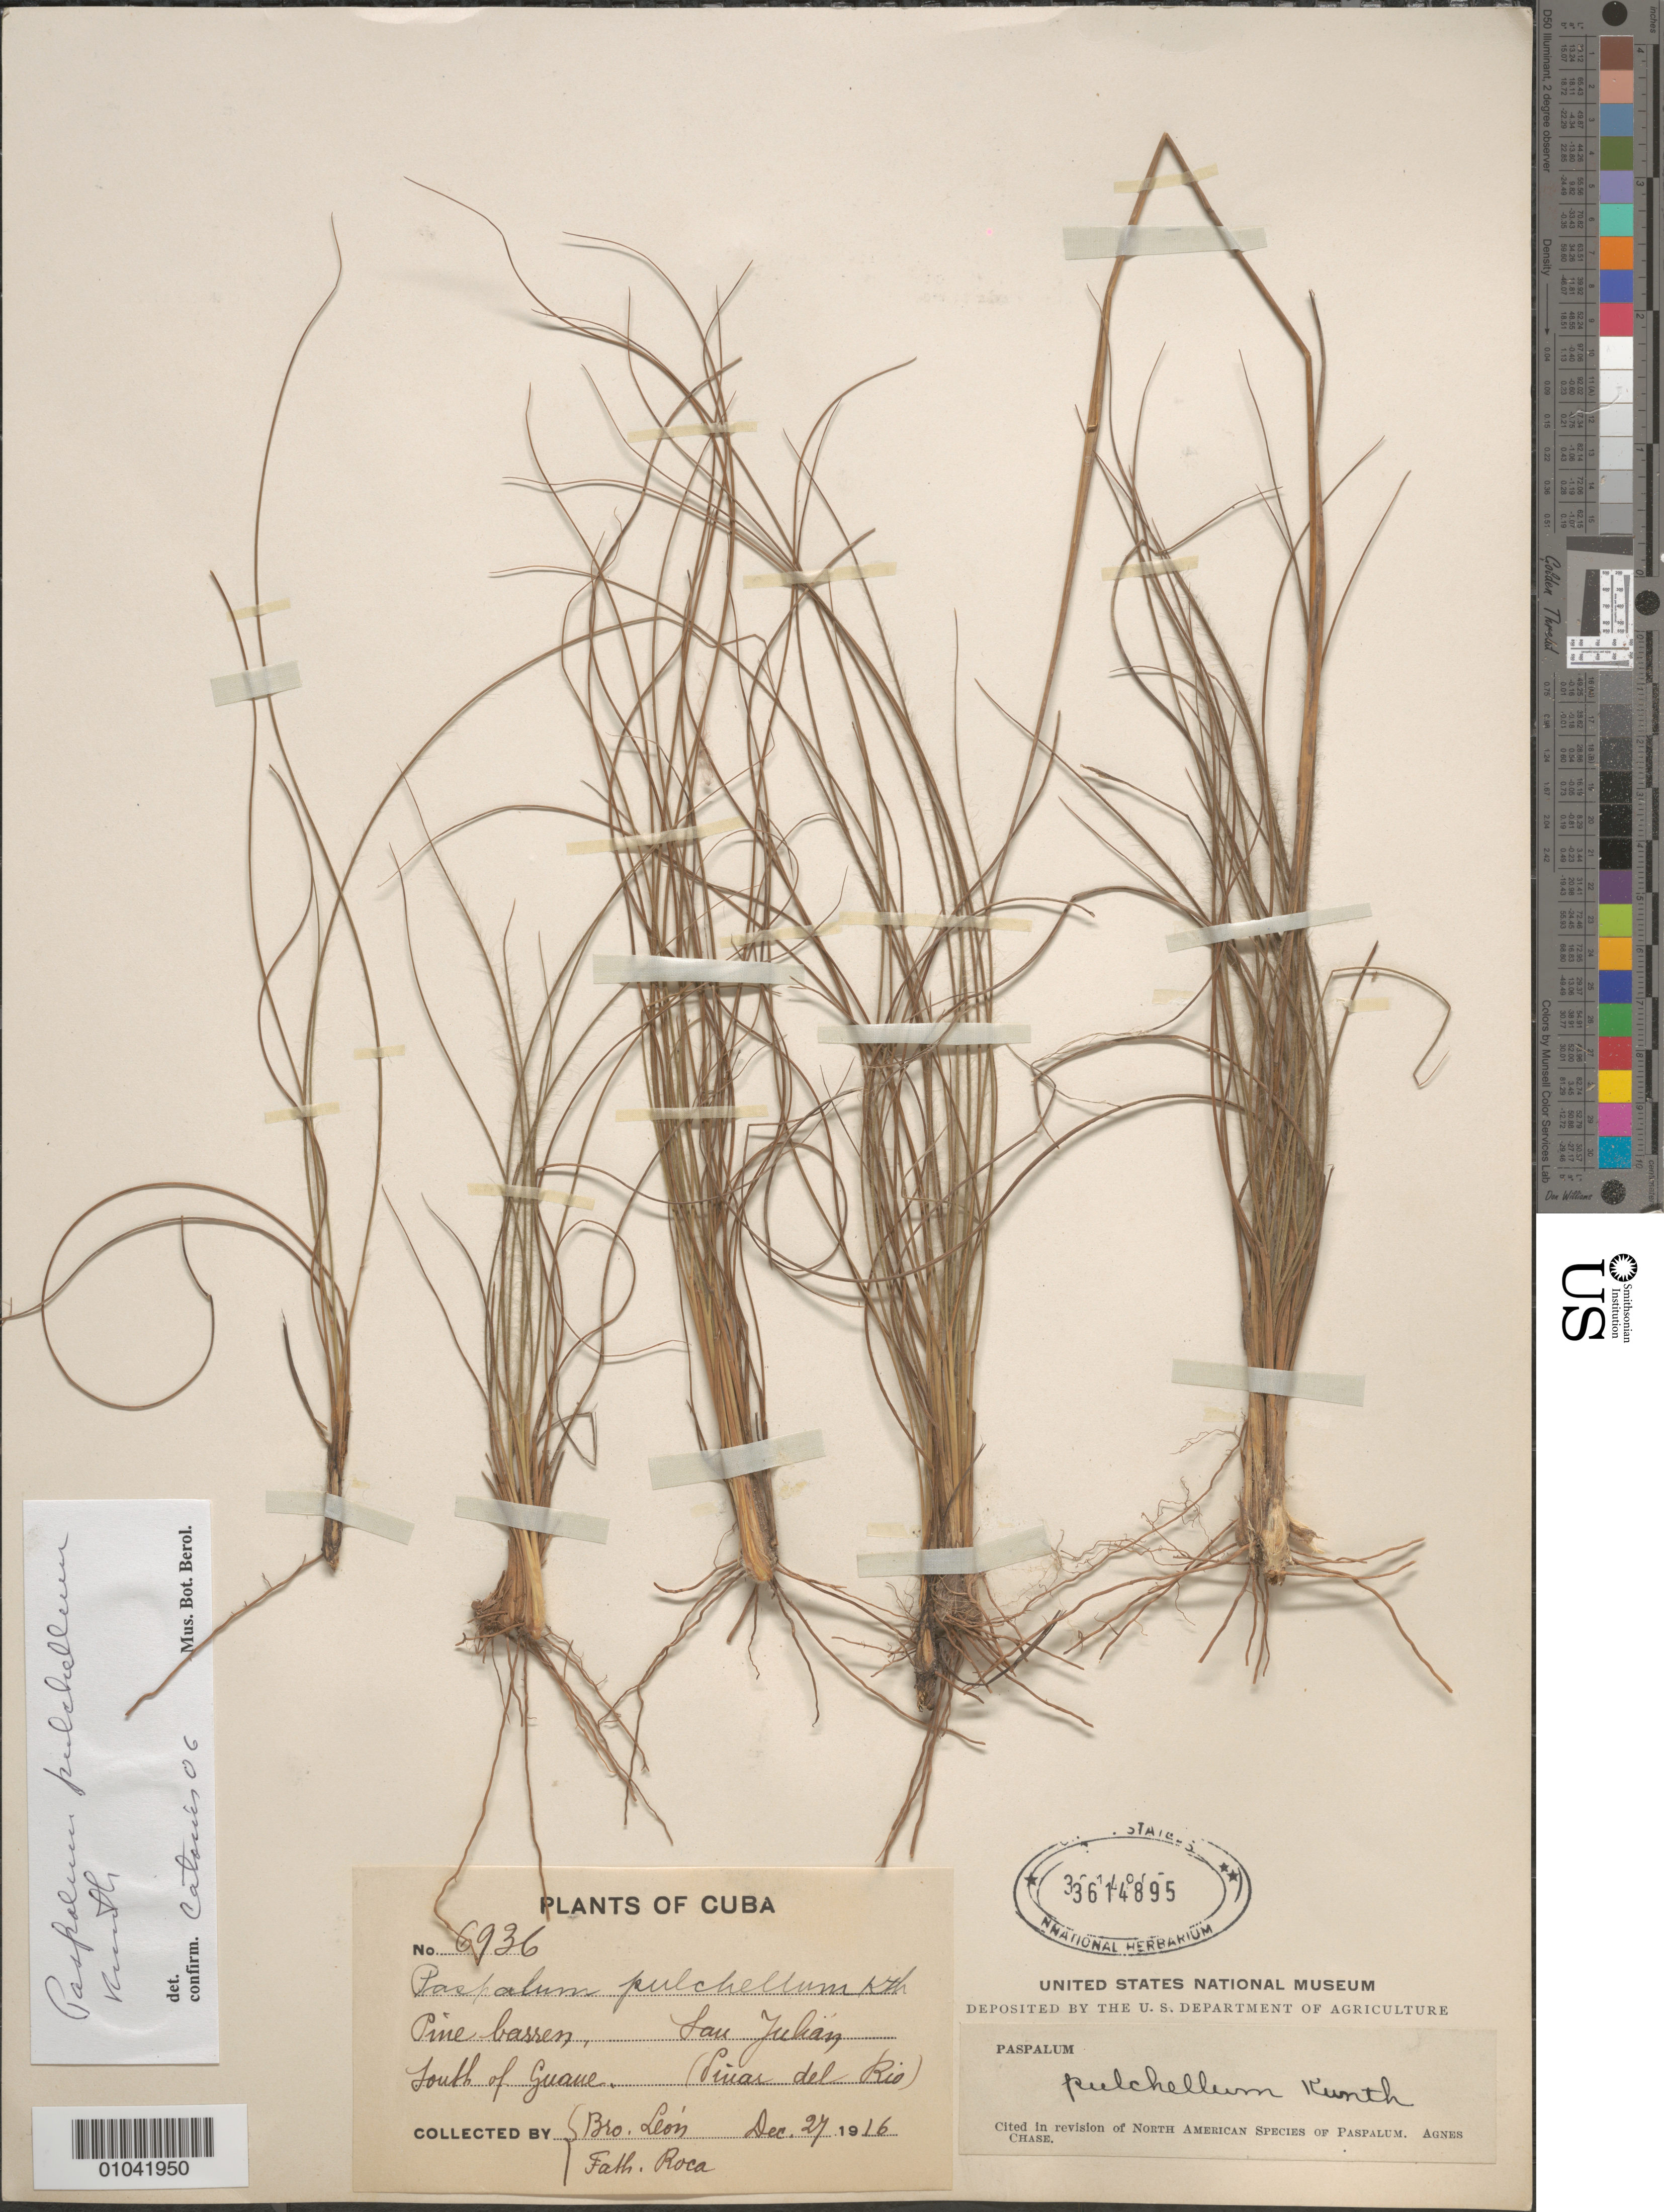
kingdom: Plantae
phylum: Tracheophyta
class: Liliopsida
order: Poales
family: Poaceae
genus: Paspalum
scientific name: Paspalum pulchellum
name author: Kunth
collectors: Bro. León & M. Roca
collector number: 6936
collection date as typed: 27 Dec 1916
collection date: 1916-12-27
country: Cuba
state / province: Pinar del Rio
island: Cuba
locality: San Julian, S of Guane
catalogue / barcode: US 3614895